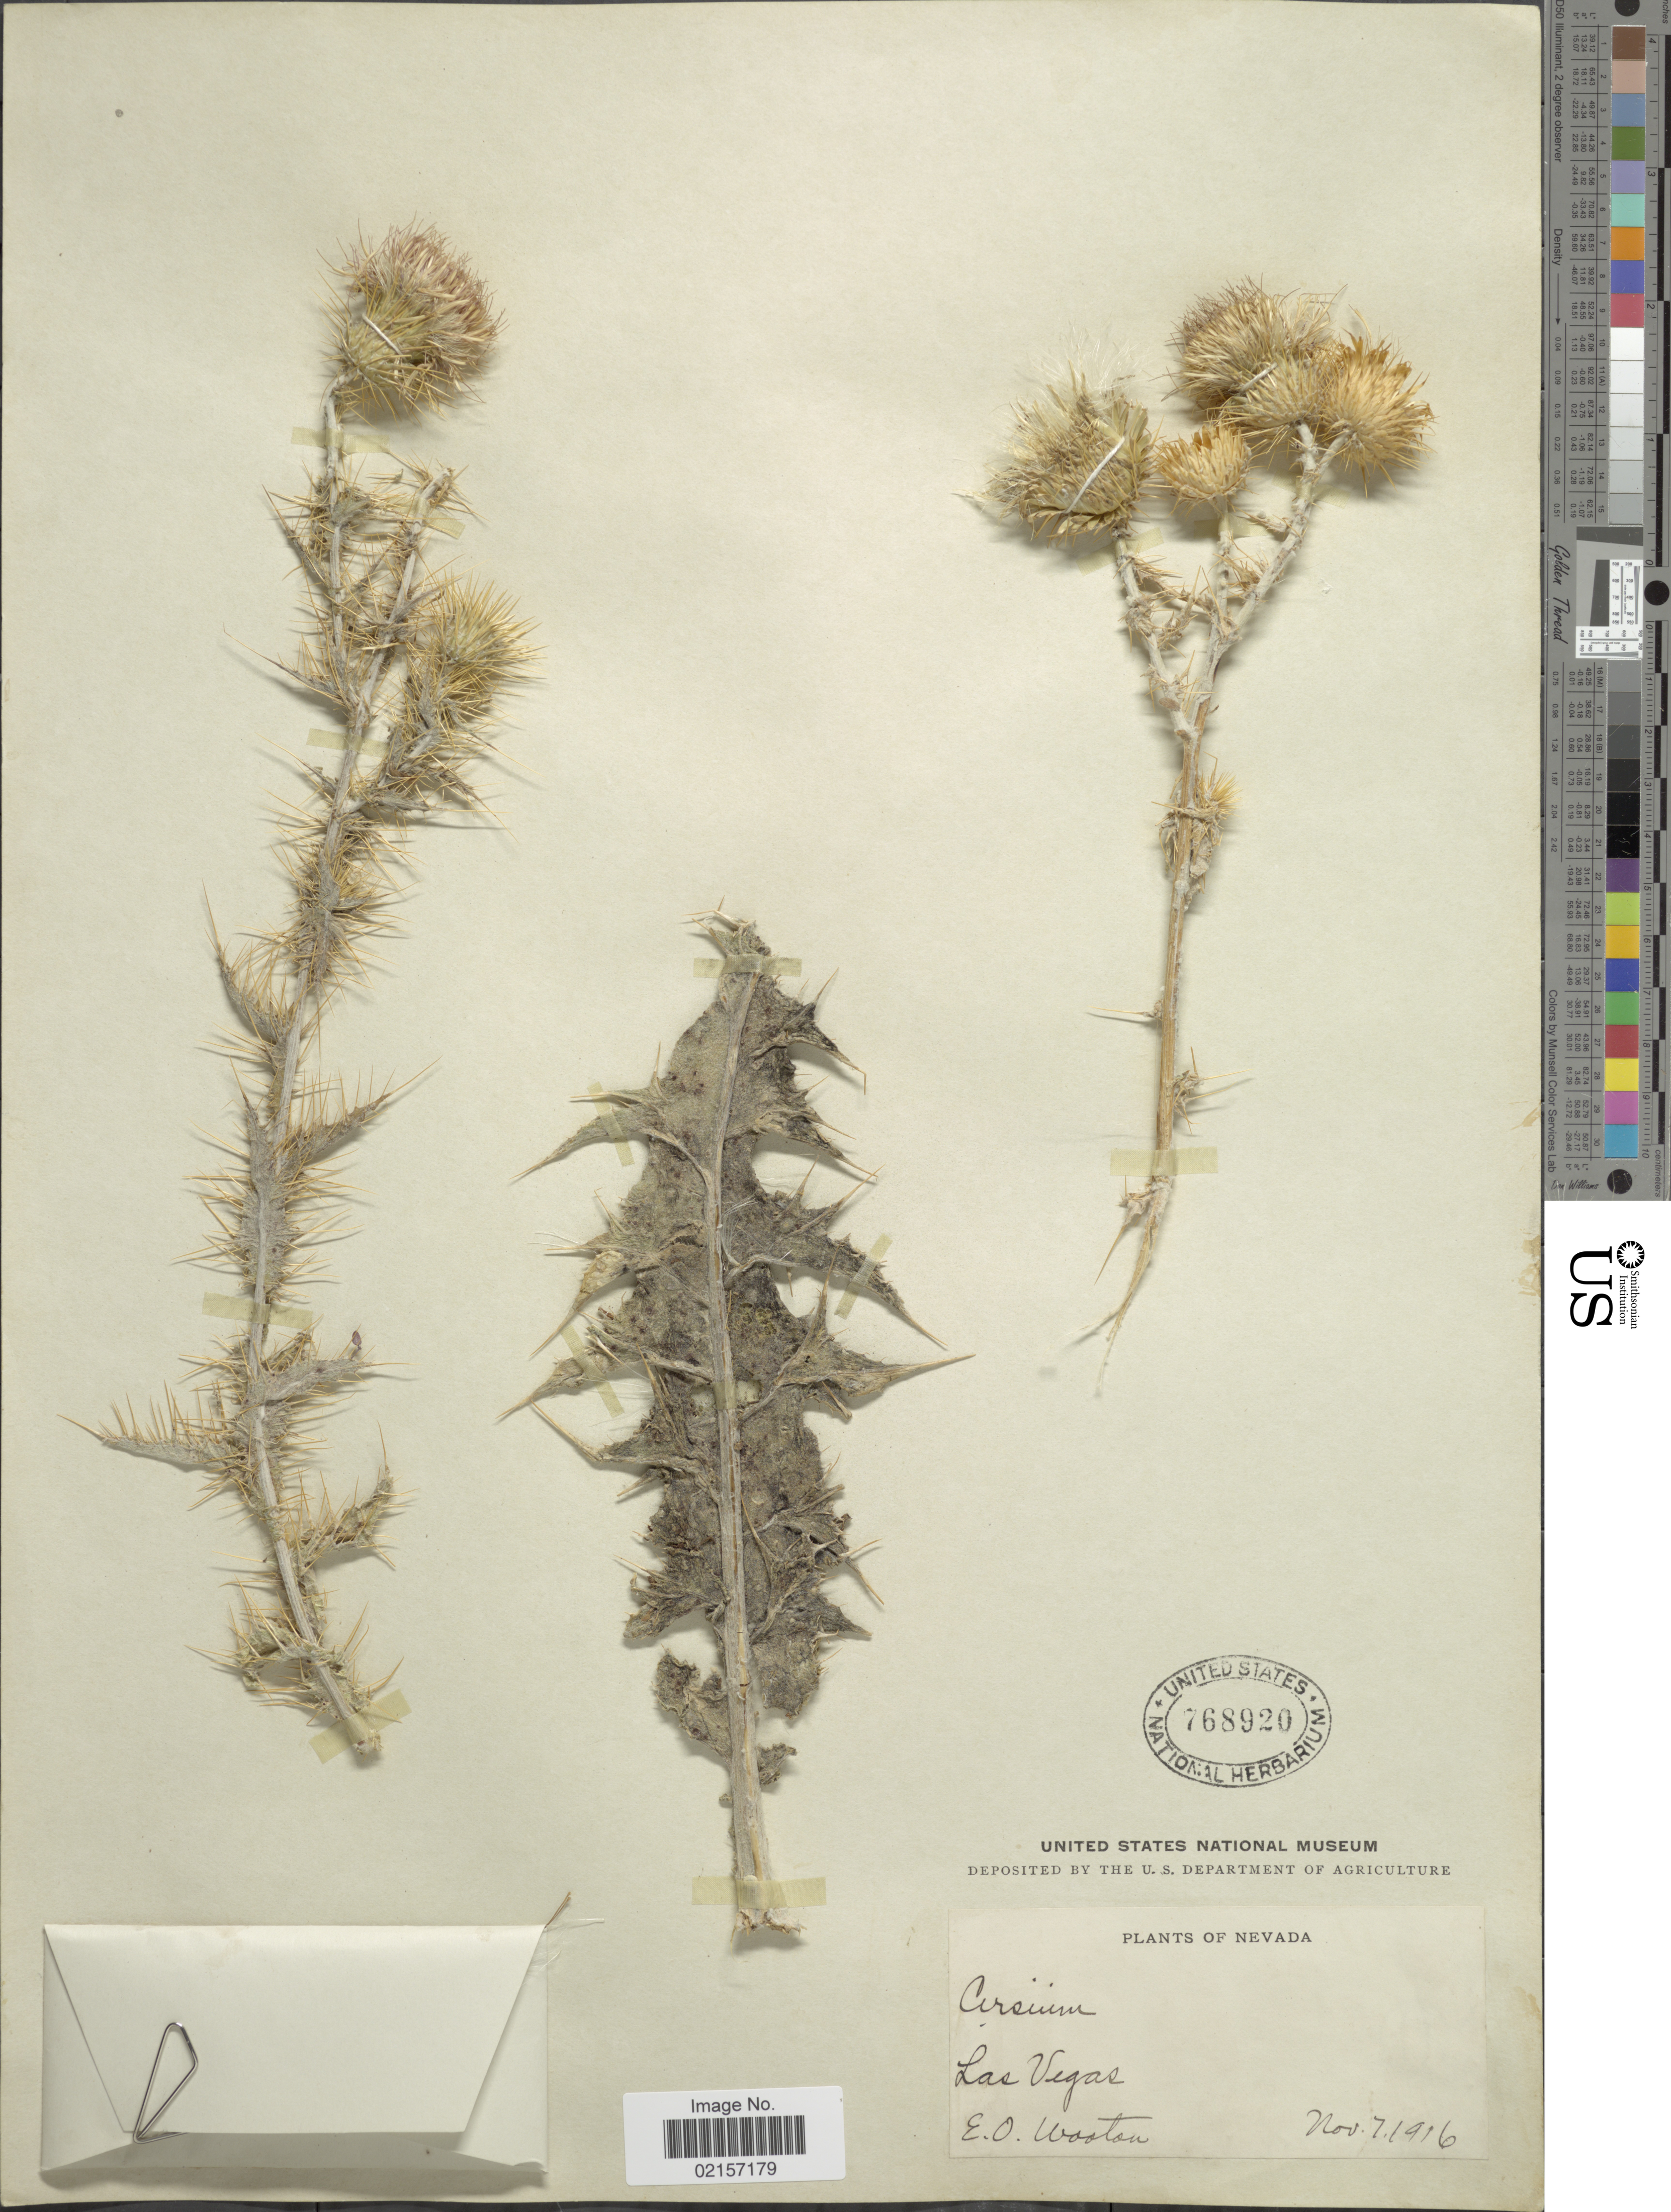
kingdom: Plantae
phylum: Tracheophyta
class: Magnoliopsida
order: Asterales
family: Asteraceae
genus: Cirsium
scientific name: Cirsium mohavense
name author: (Greene) Petr.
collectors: E. O. Wooton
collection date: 1916-11-07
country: United States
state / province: Nevada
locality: Las Vegas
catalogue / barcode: US 768920